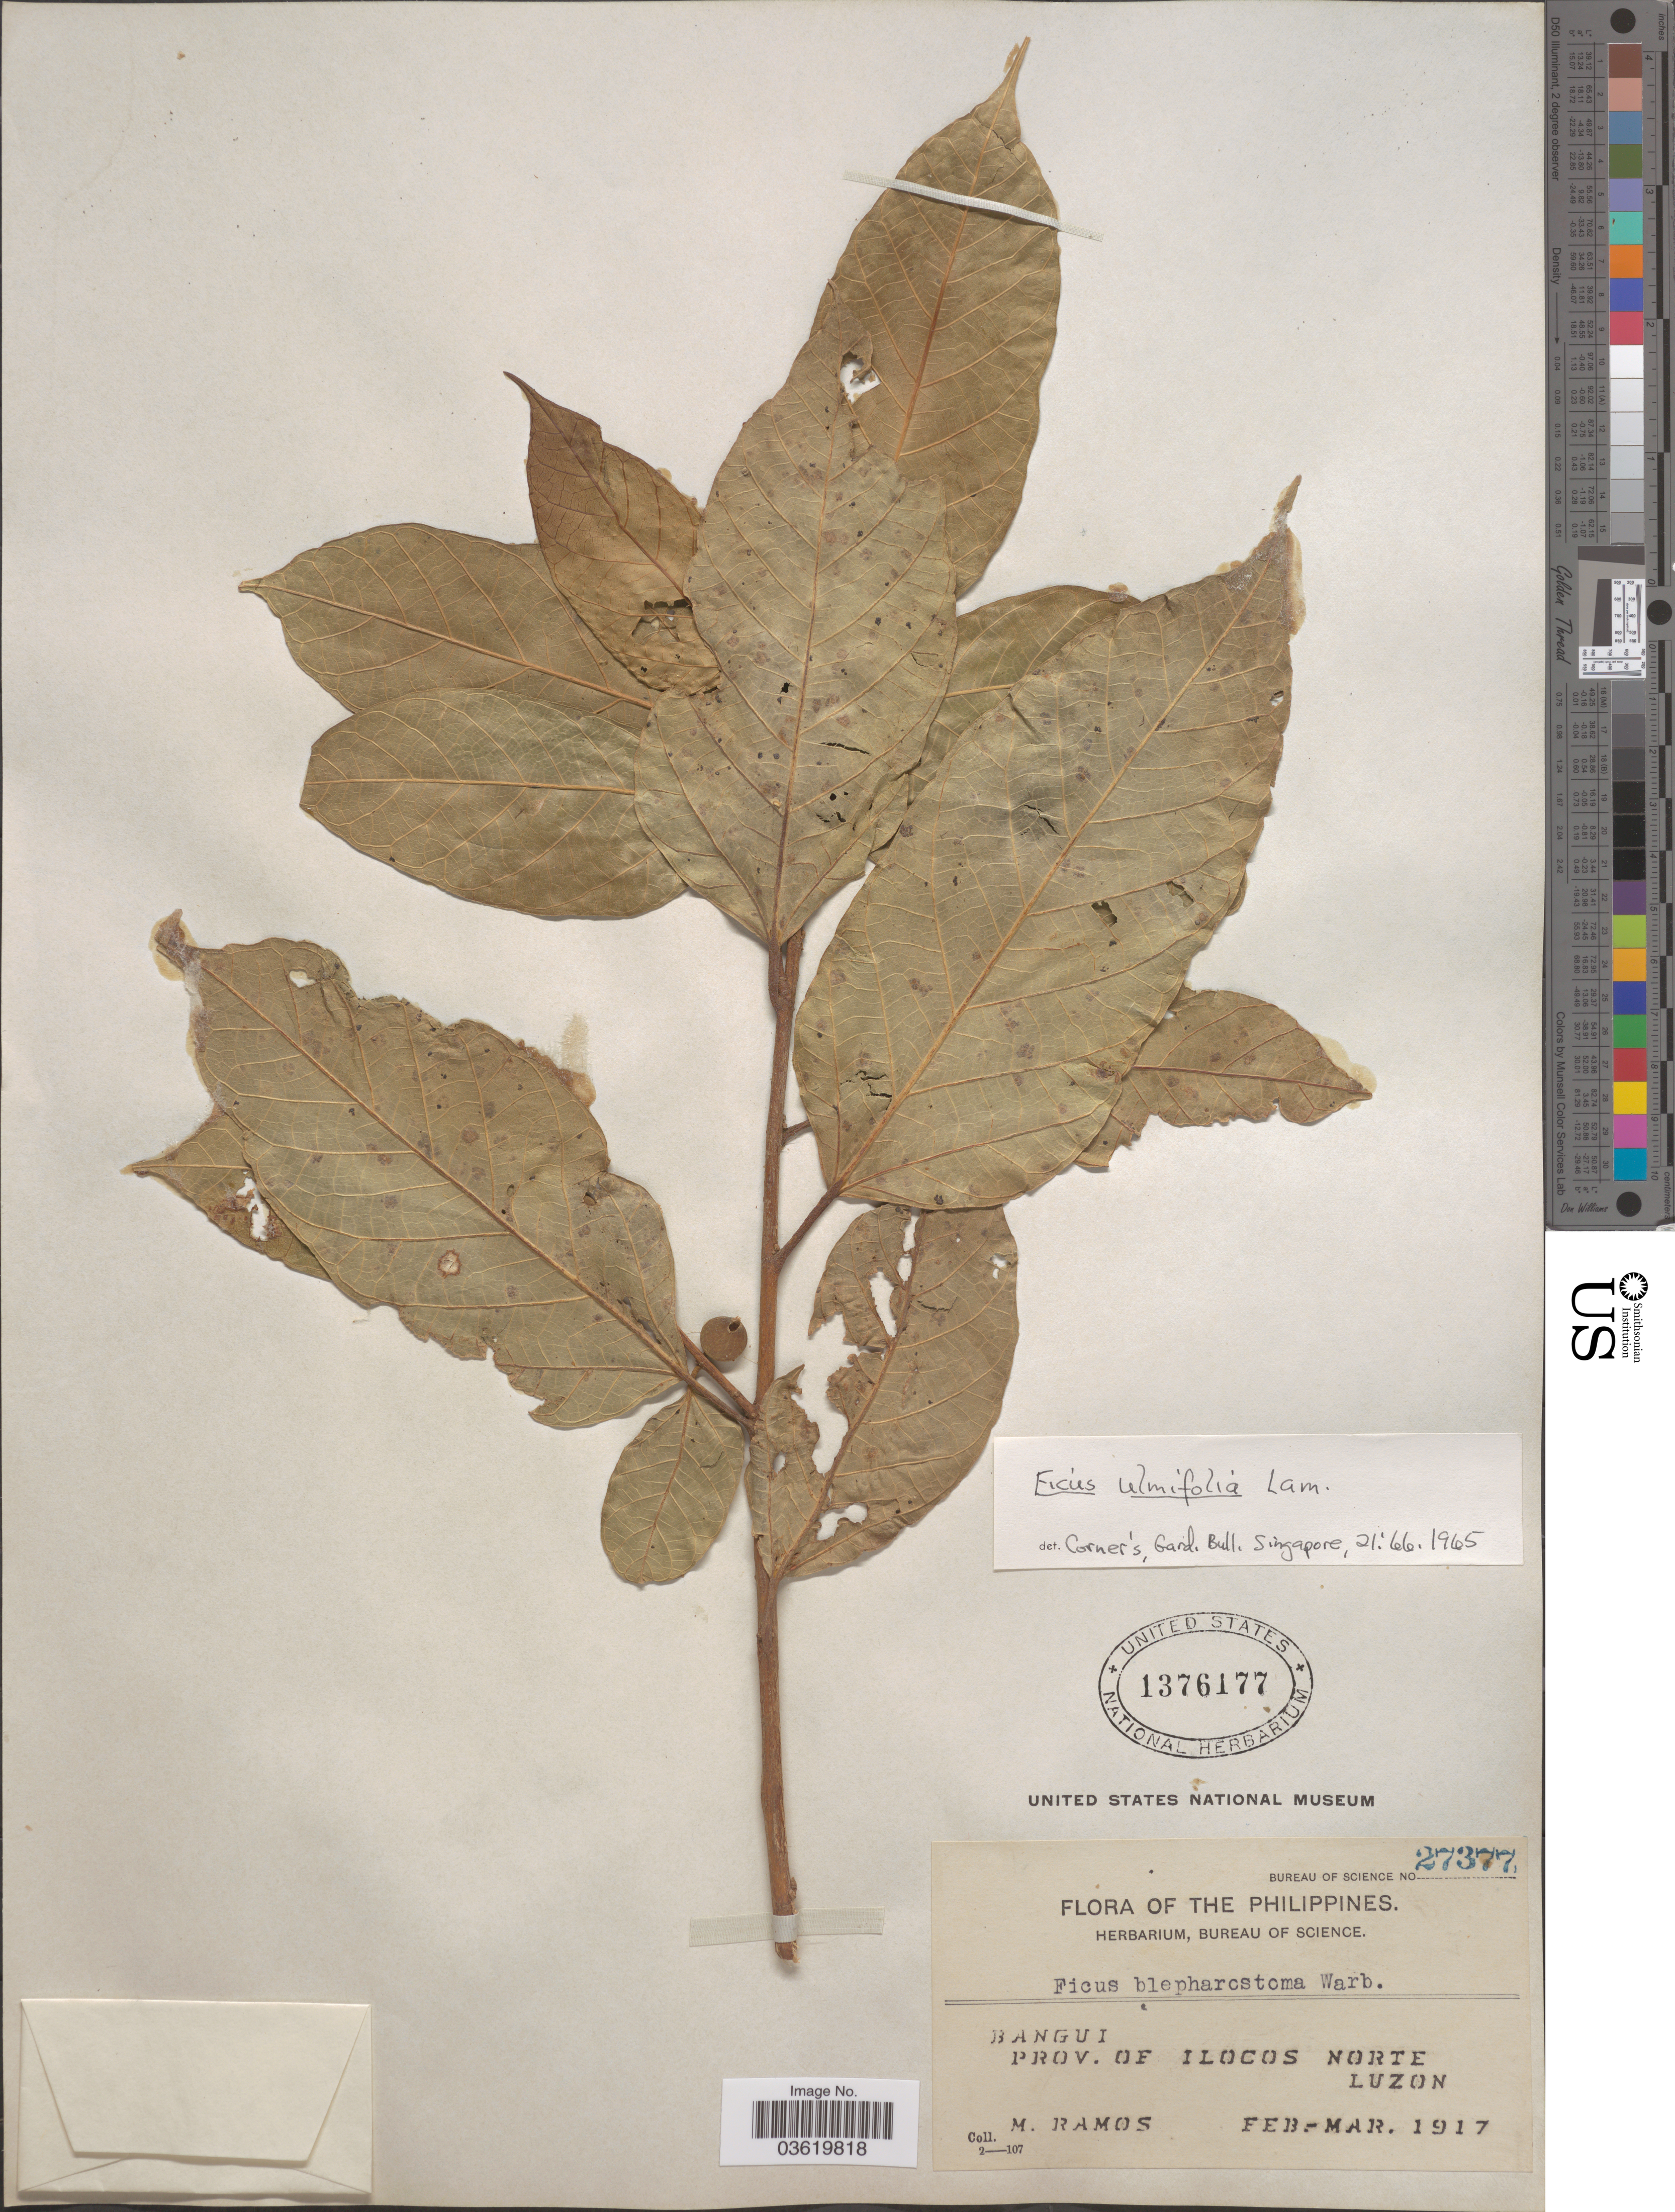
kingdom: Plantae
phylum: Tracheophyta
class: Magnoliopsida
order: Rosales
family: Moraceae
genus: Ficus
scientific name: Ficus ulmifolia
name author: Lam.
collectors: M. Ramos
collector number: Bureau of Science 27377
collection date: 1917-02/1917-03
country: Philippines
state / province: Ilocos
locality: Bangui. Prov. of Ilocos Norte. Luzon.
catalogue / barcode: US 1376177